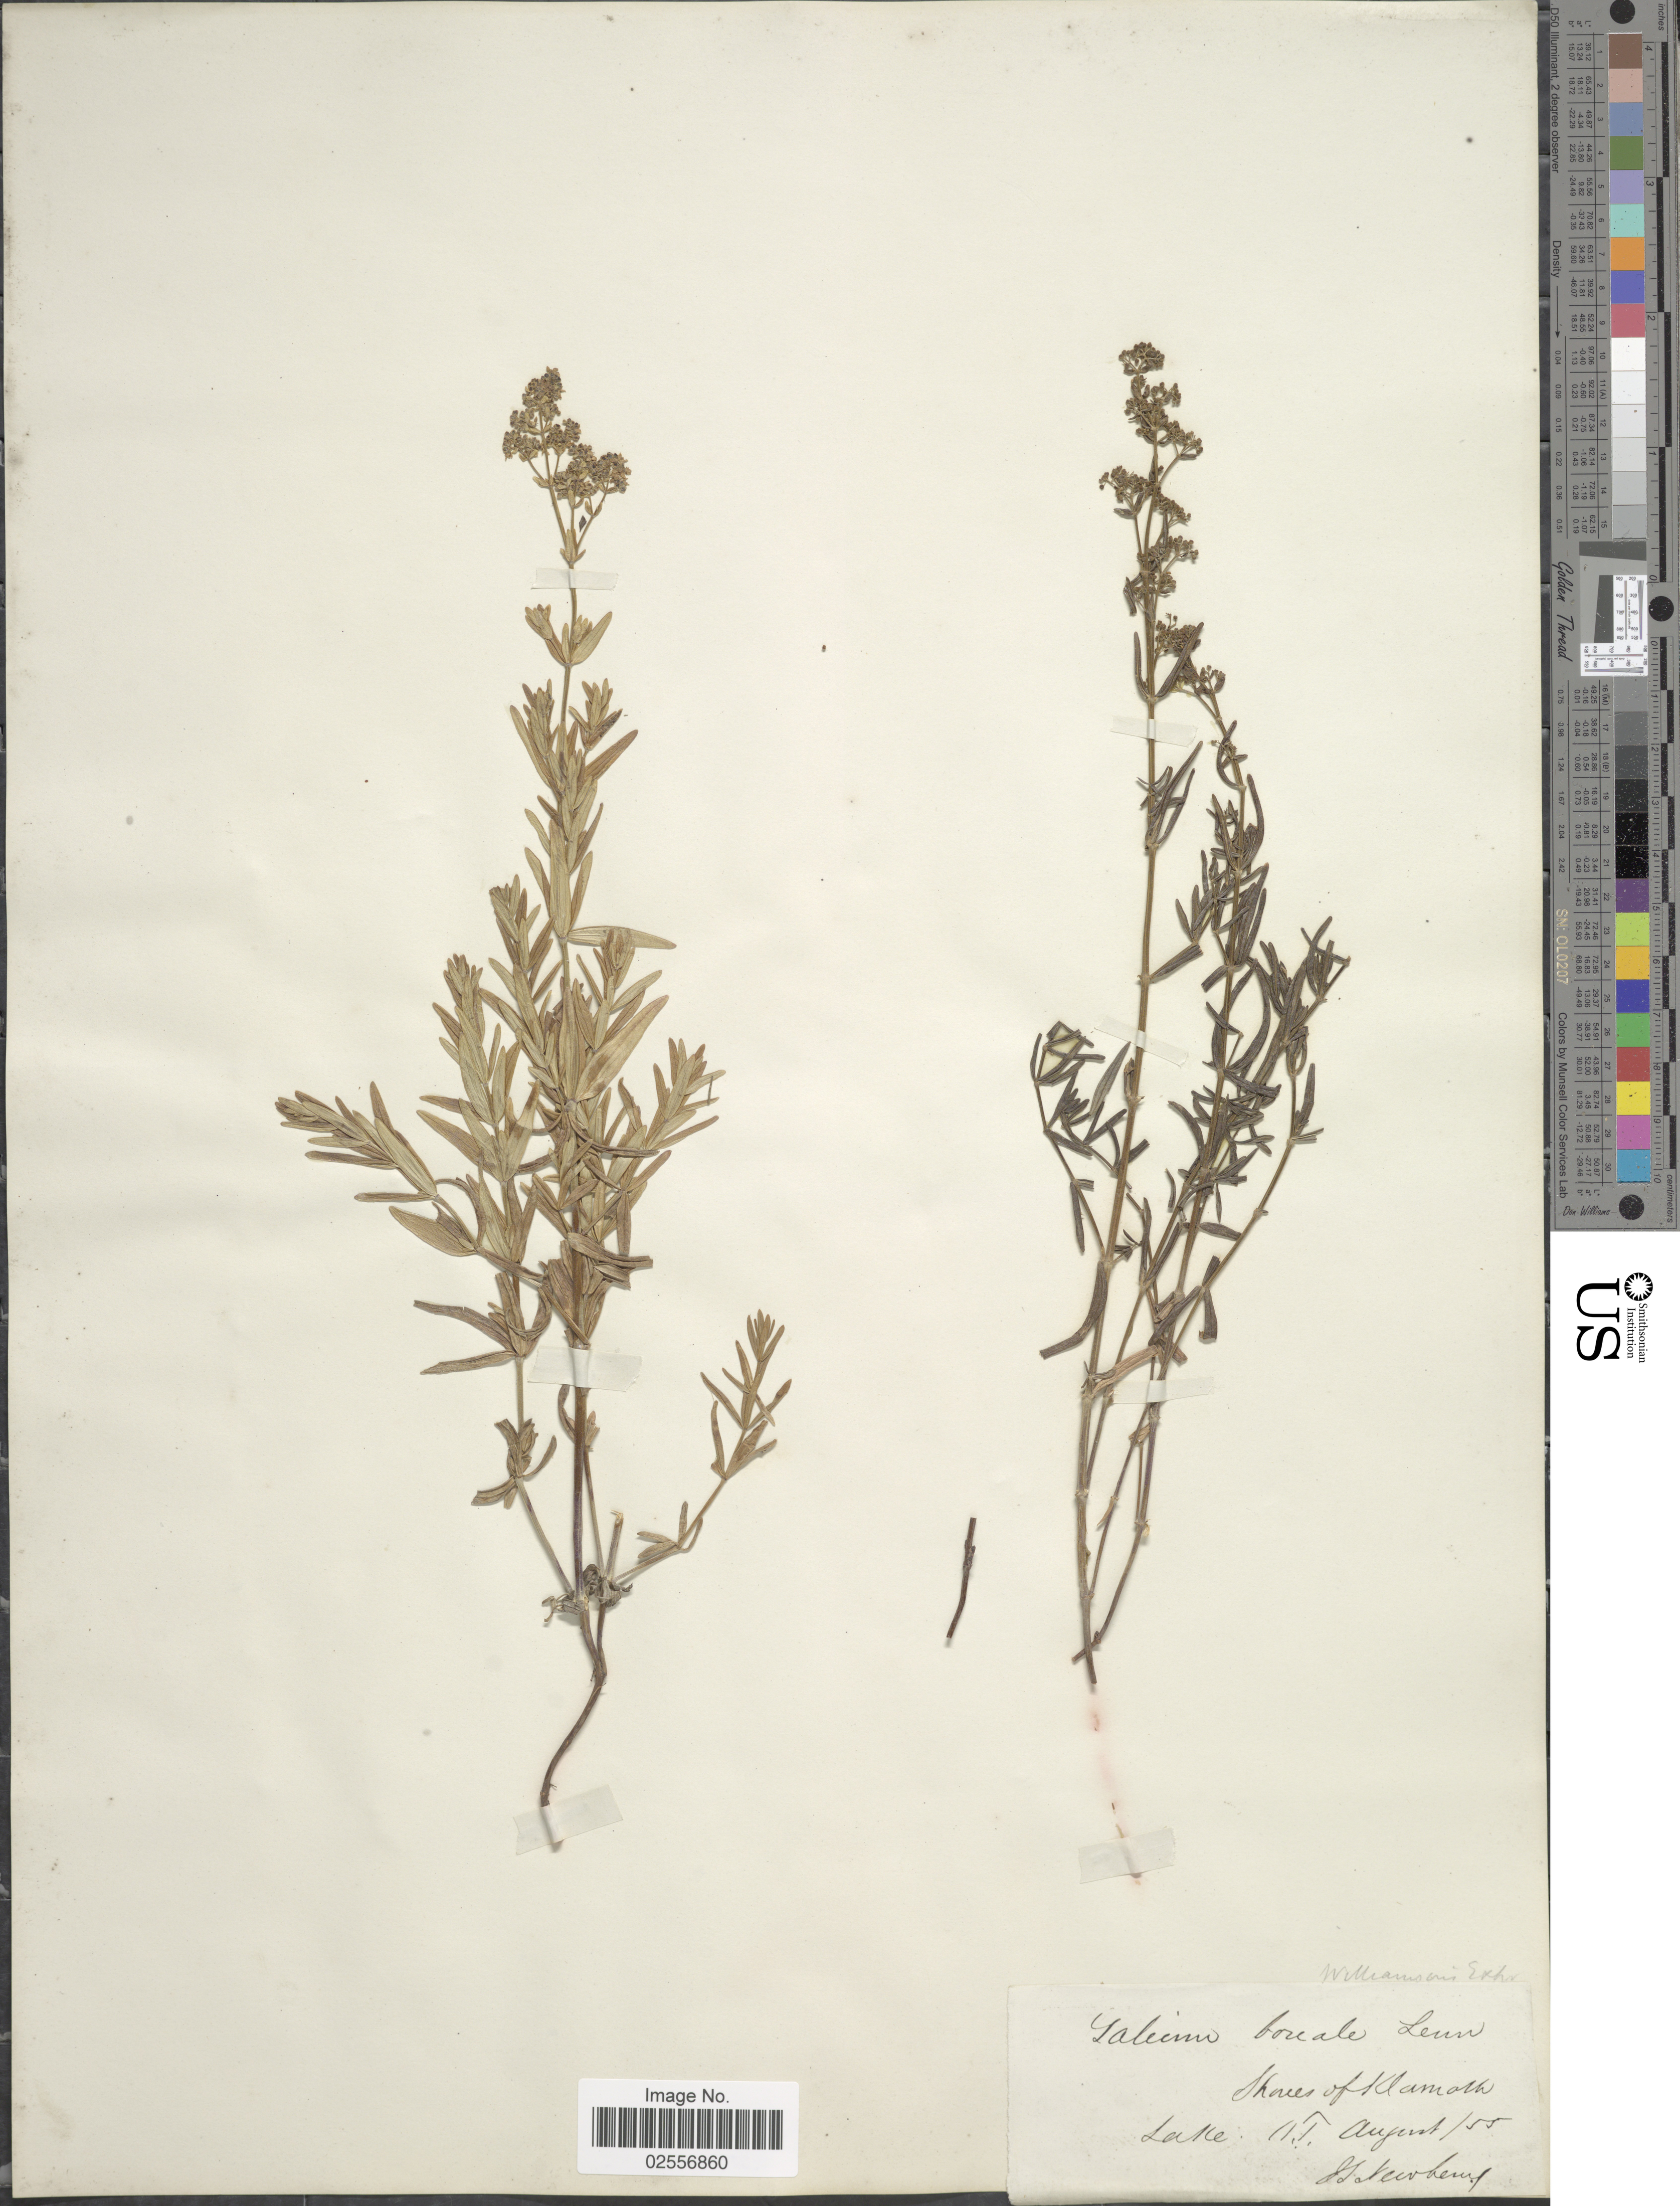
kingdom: Plantae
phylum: Tracheophyta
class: Magnoliopsida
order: Gentianales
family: Rubiaceae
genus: Galium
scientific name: Galium boreale L.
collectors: J. S. Newberry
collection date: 1855-08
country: United States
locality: Shores of Klamath Lake